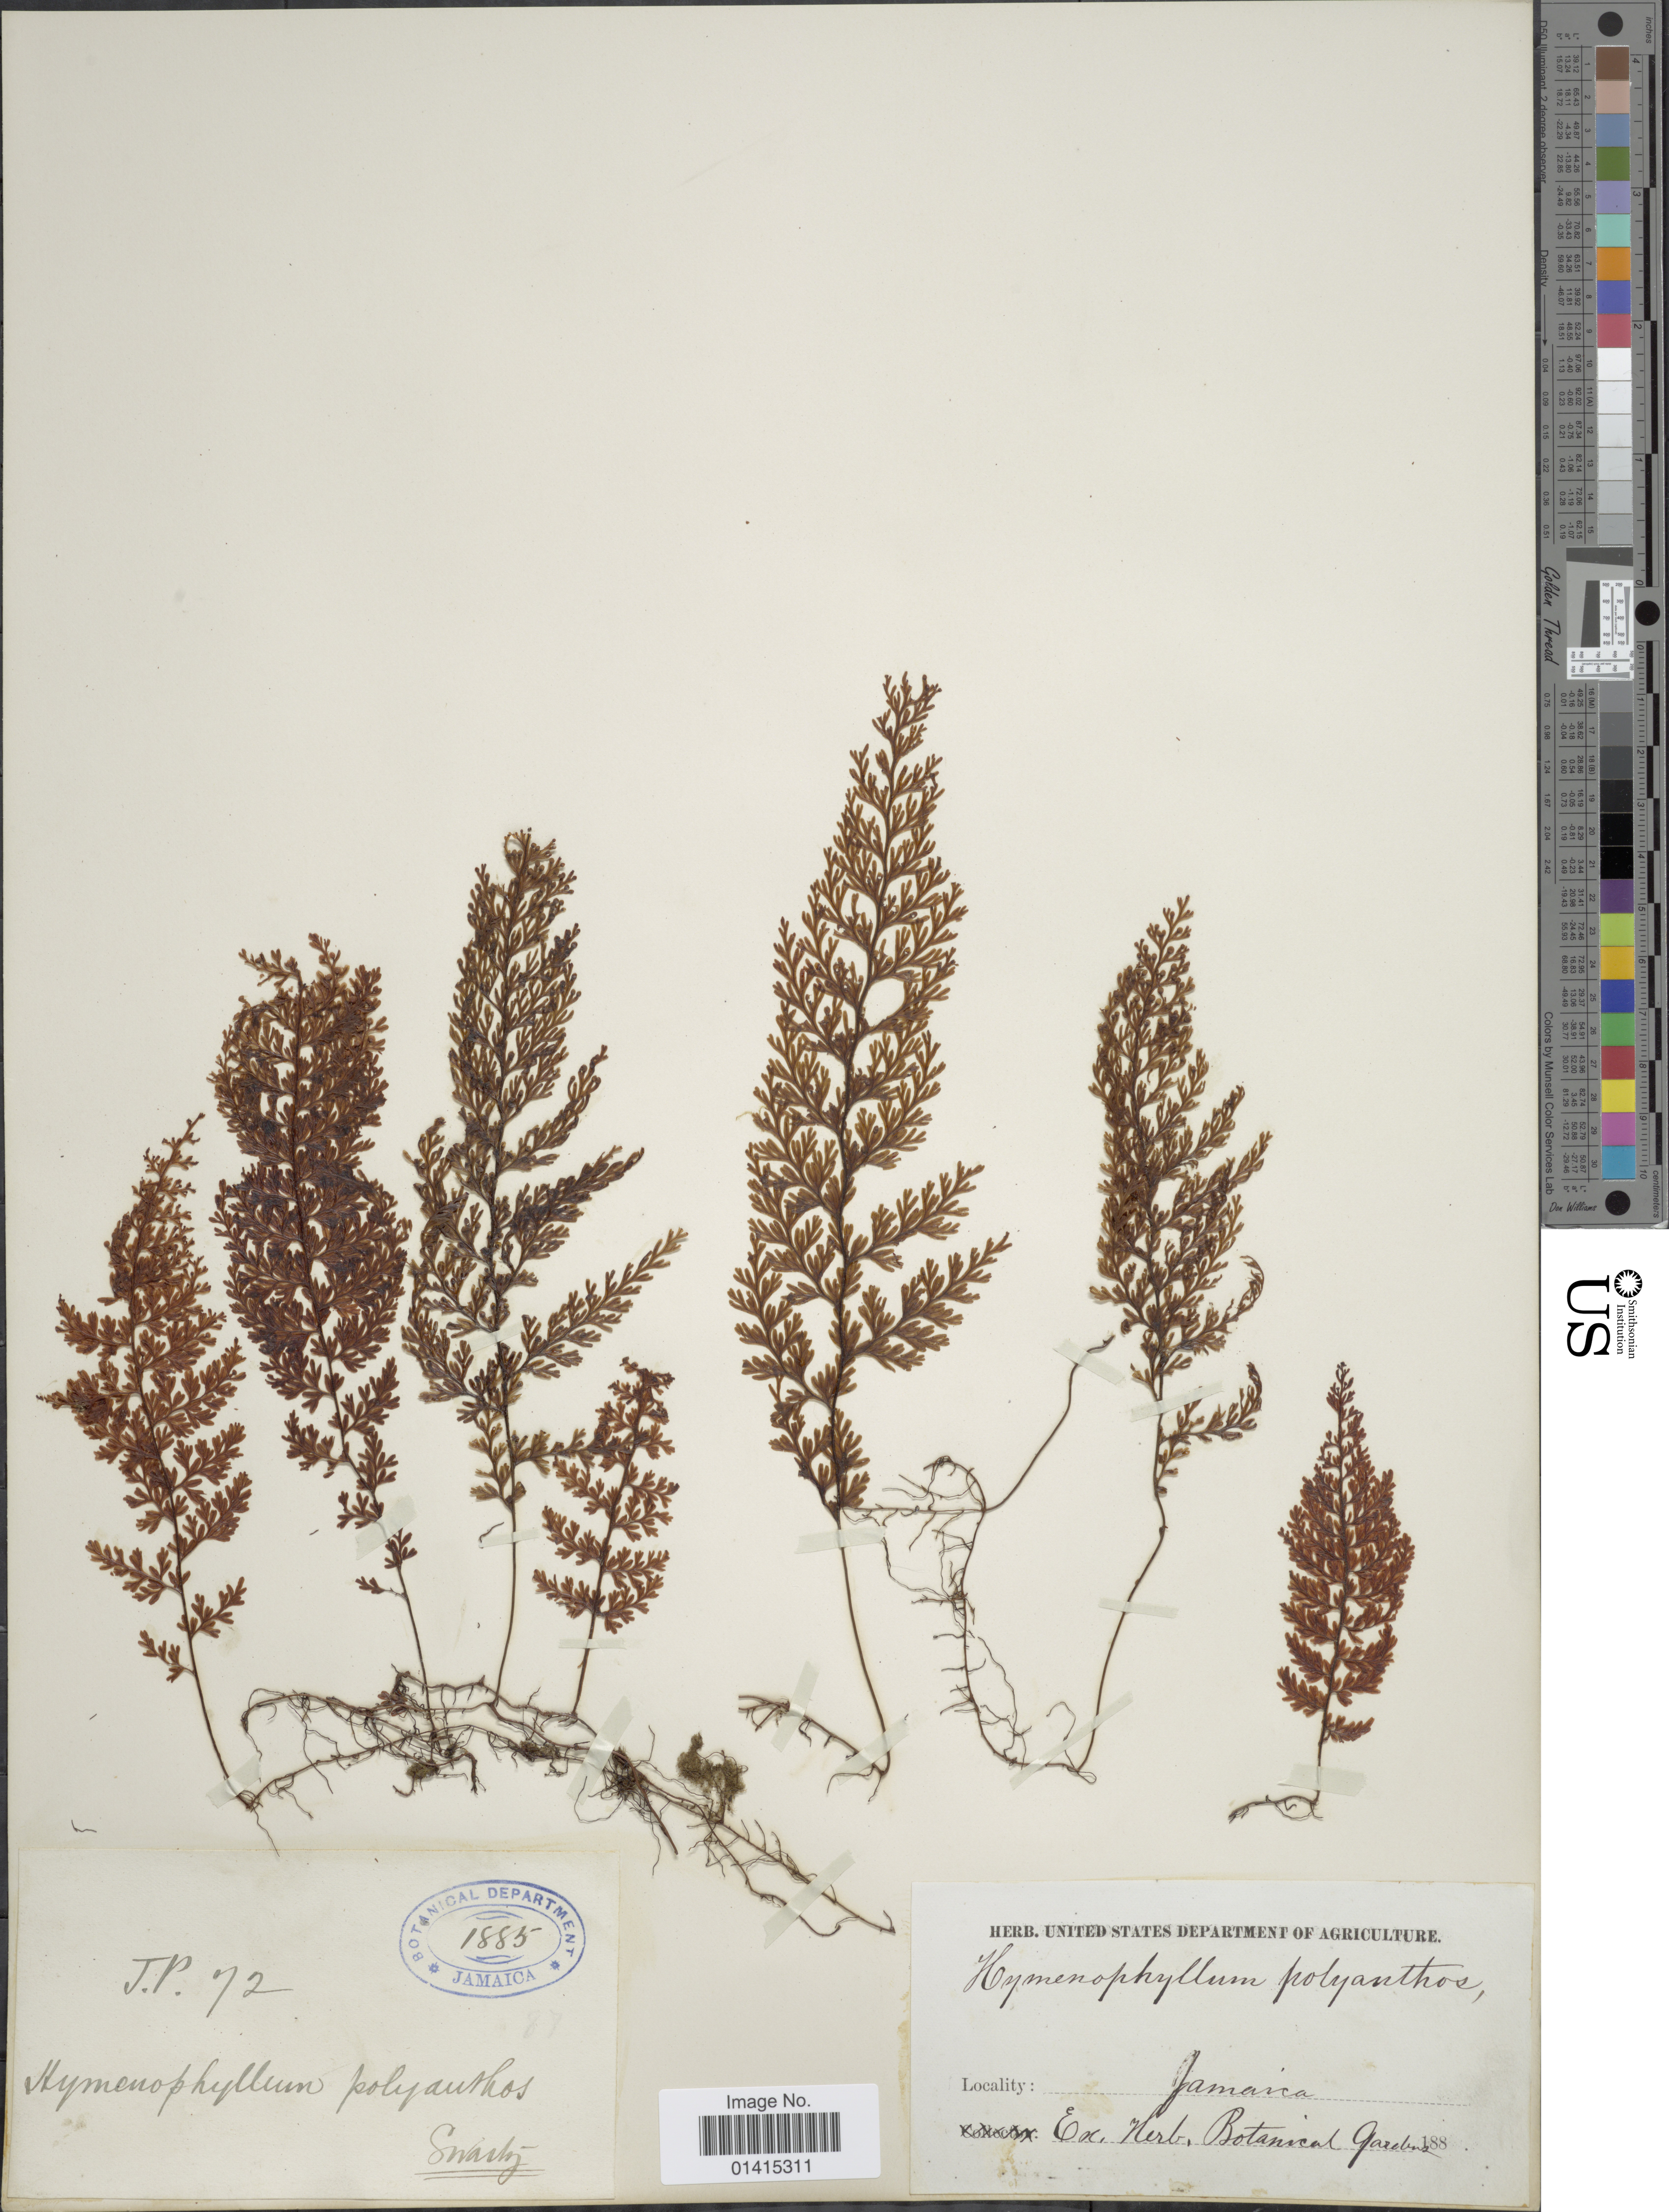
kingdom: Plantae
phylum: Tracheophyta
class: Polypodiopsida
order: Hymenophyllales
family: Hymenophyllaceae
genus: Hymenophyllum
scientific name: Hymenophyllum polyanthos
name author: (Sw.) Sw.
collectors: ex herb. Botanic Gardens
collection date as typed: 188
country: Jamaica